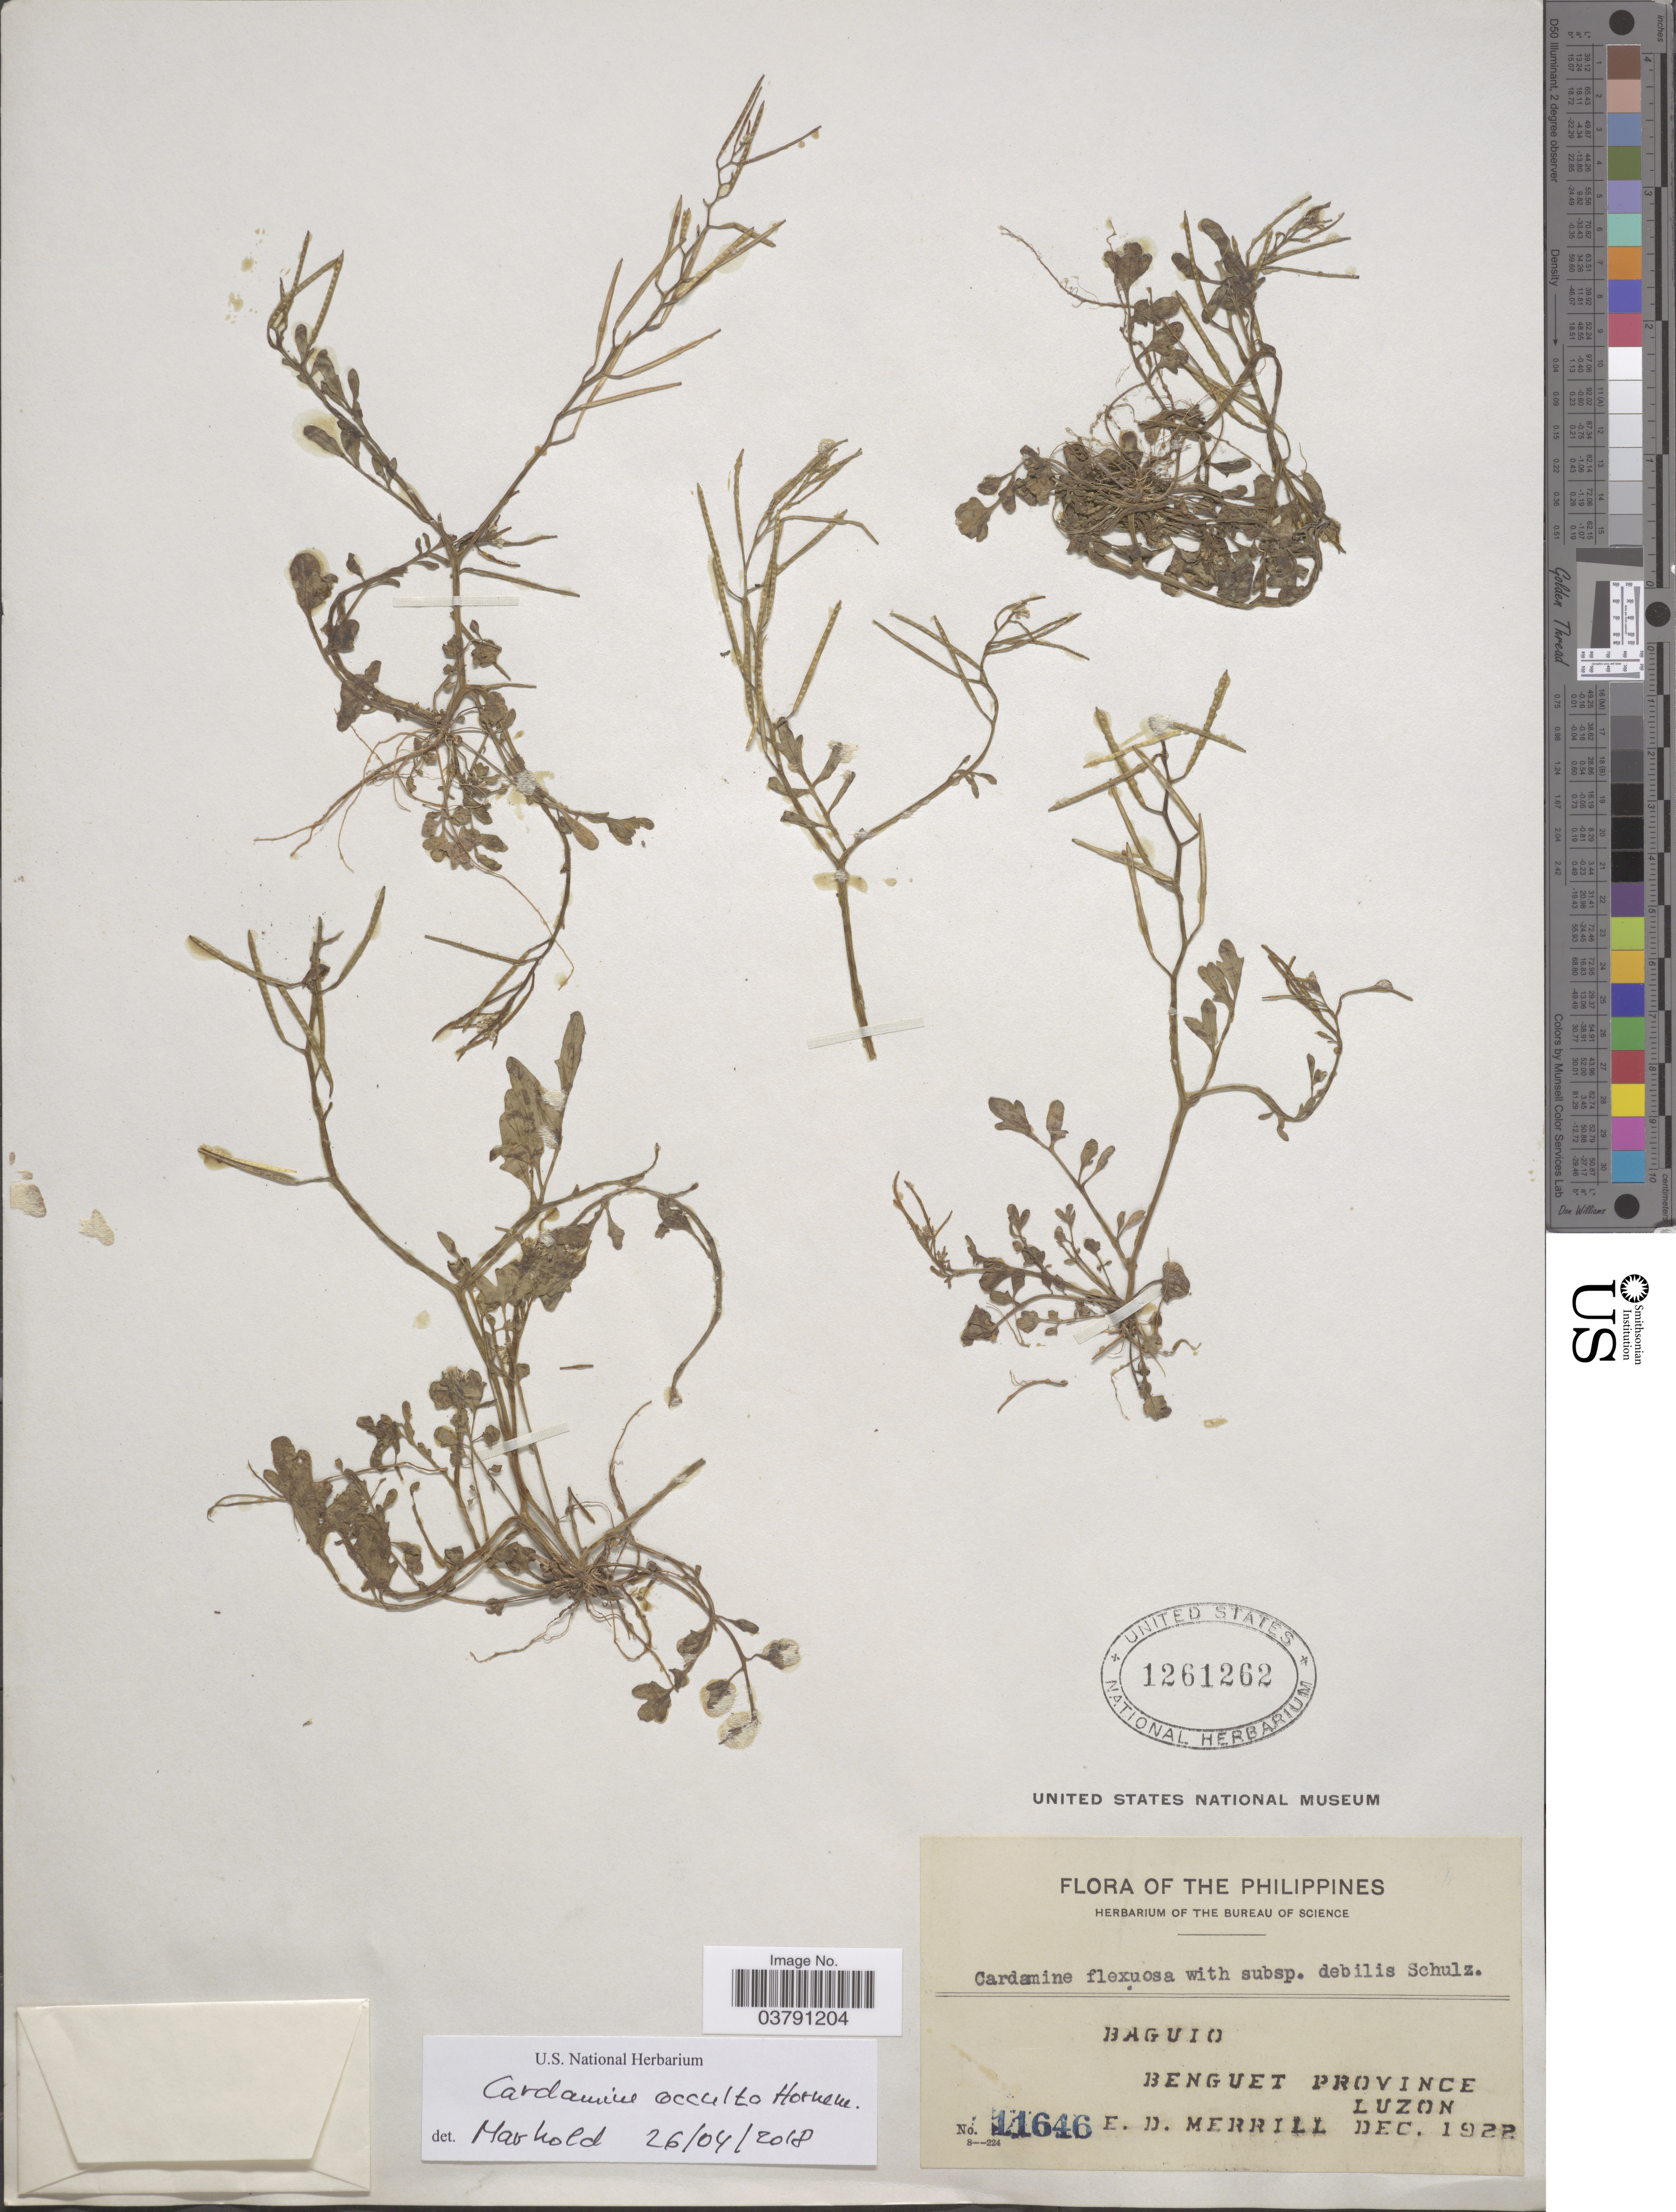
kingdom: Plantae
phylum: Tracheophyta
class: Magnoliopsida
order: Brassicales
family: Brassicaceae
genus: Cardamine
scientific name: Cardamine occulta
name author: Hornem.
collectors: E. D. Merrill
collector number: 14646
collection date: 1922-12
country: Philippines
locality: Baguio. Benguet Province Luzon.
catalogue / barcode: US 1261262